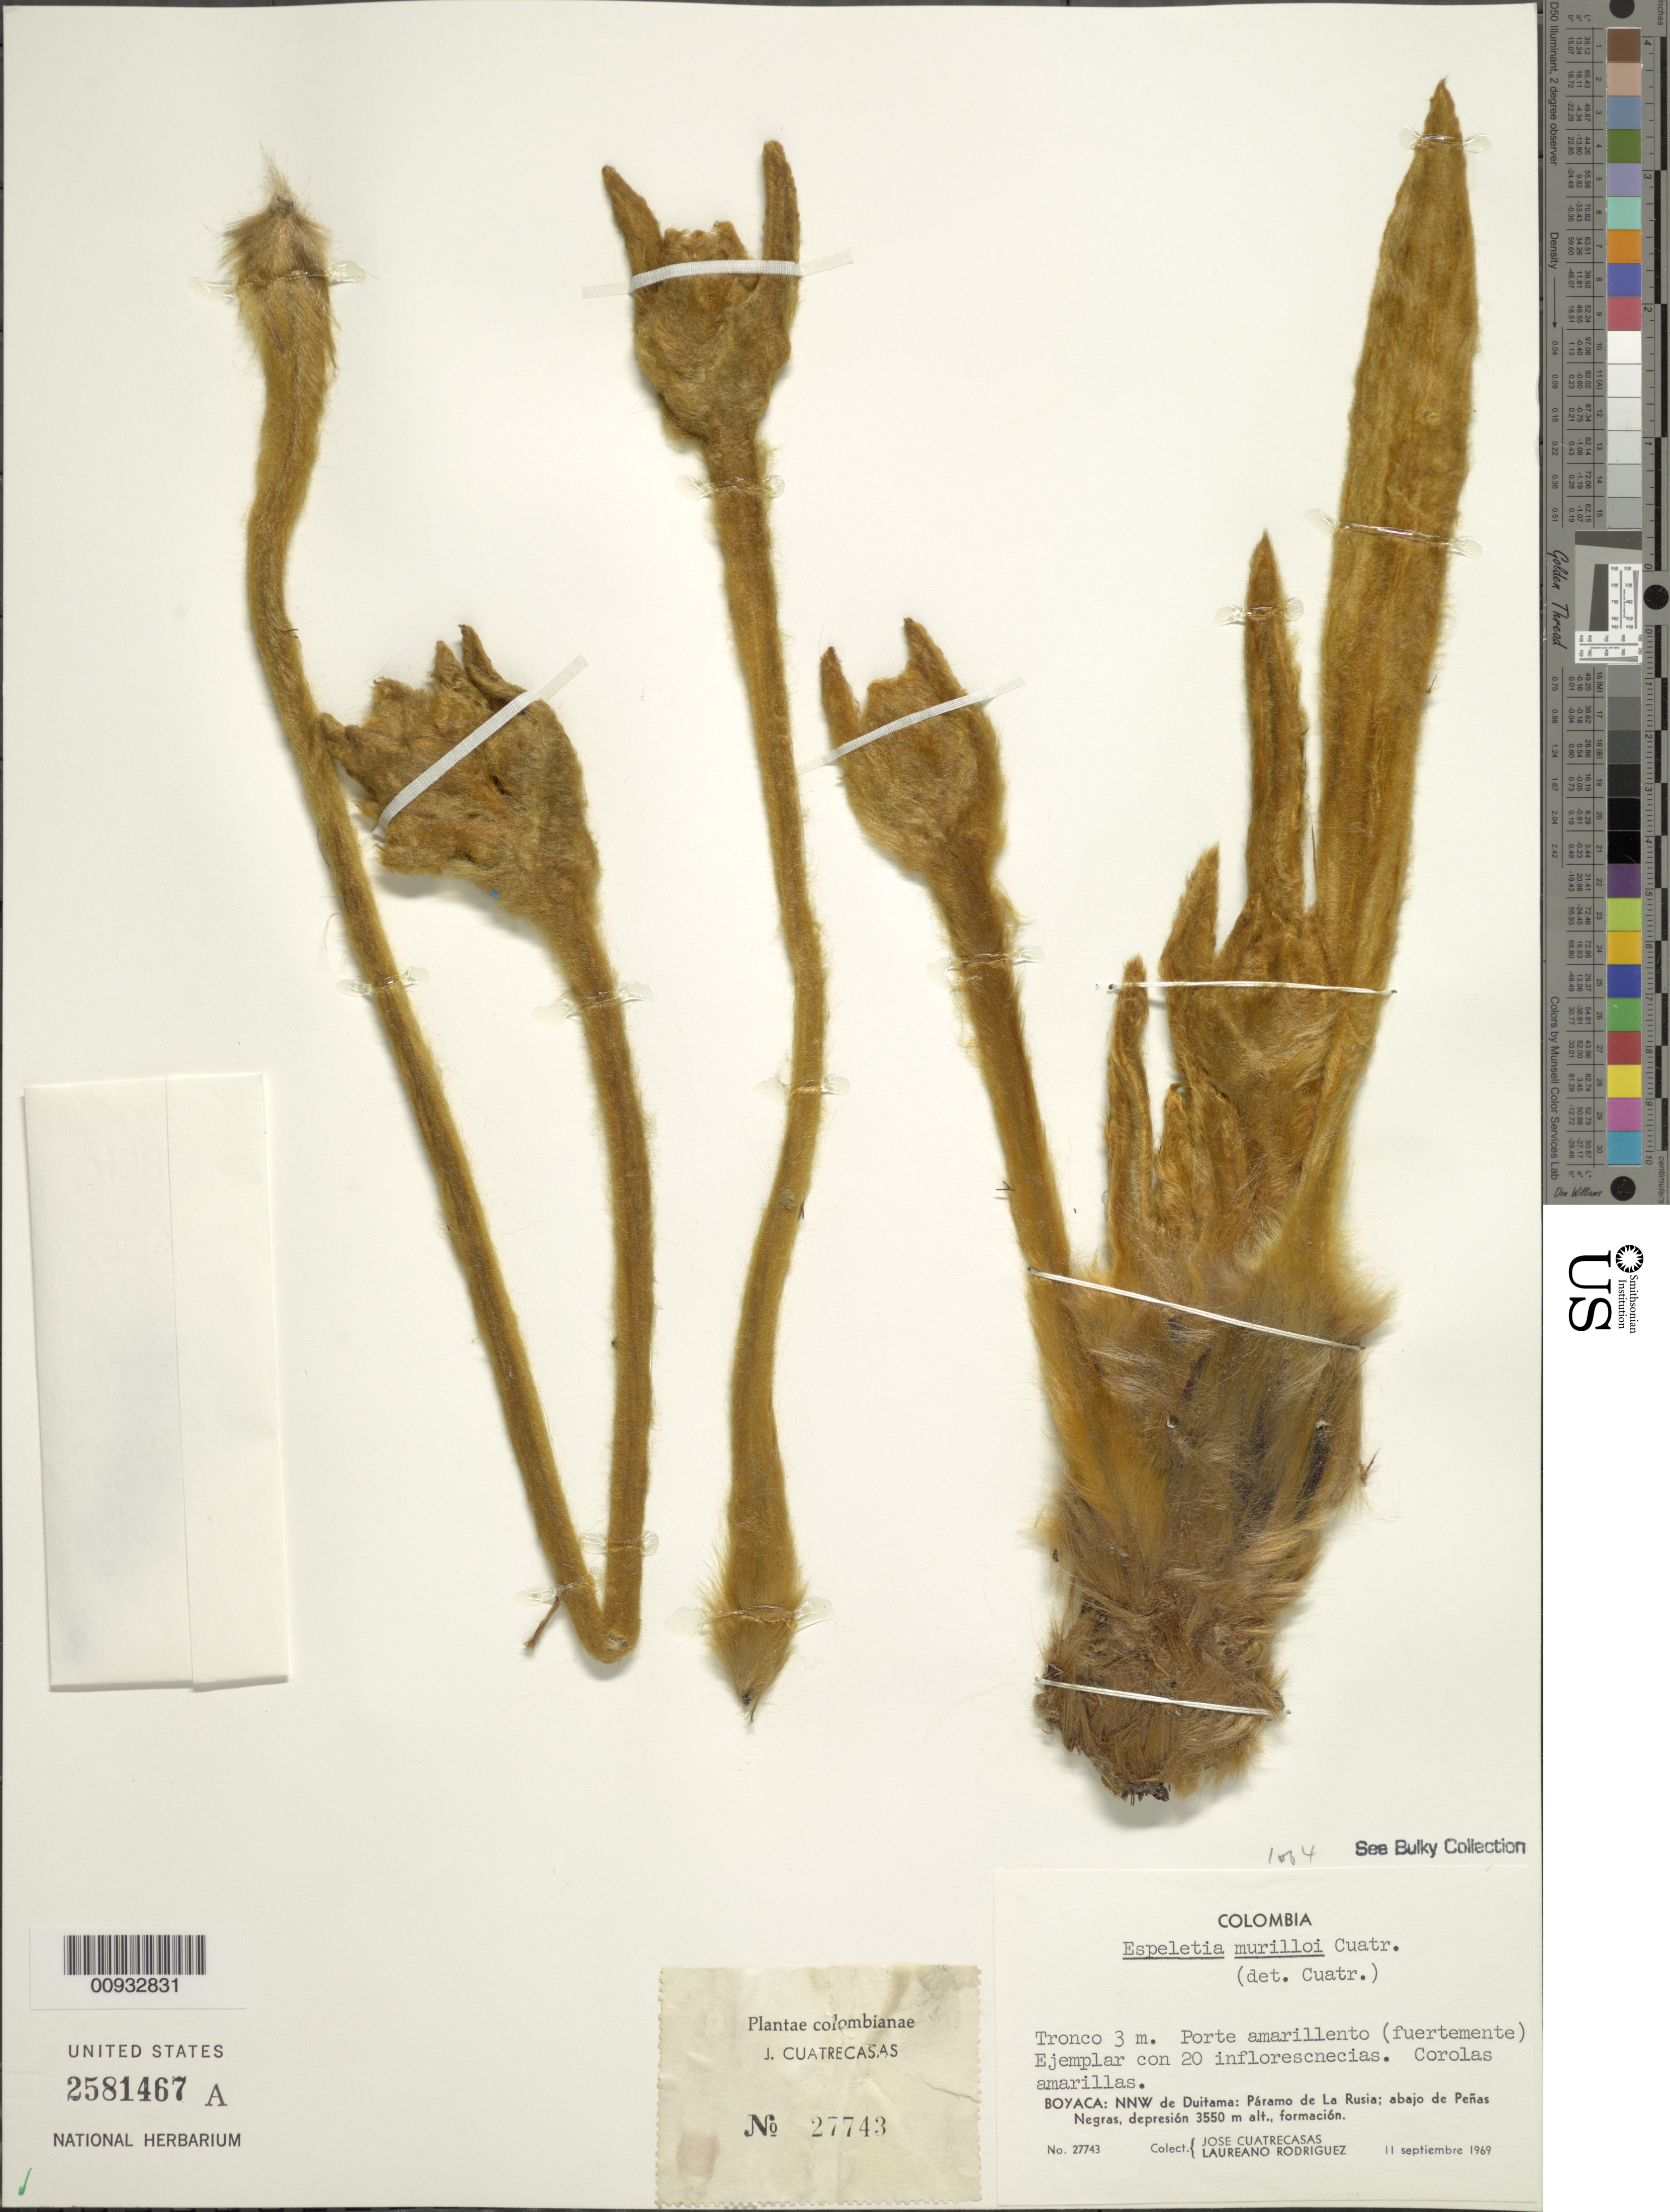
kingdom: Plantae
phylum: Tracheophyta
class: Magnoliopsida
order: Asterales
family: Asteraceae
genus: Espeletia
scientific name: Espeletia murilloi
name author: Cuatrec.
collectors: J. Cuatrecasas & L. Rodriguez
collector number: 27743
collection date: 1969-09-11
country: Colombia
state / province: Boyacá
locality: NNW de Duitama, Paramo de La Rusia, abajo de Penas Negras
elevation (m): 3550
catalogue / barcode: US 2581467A